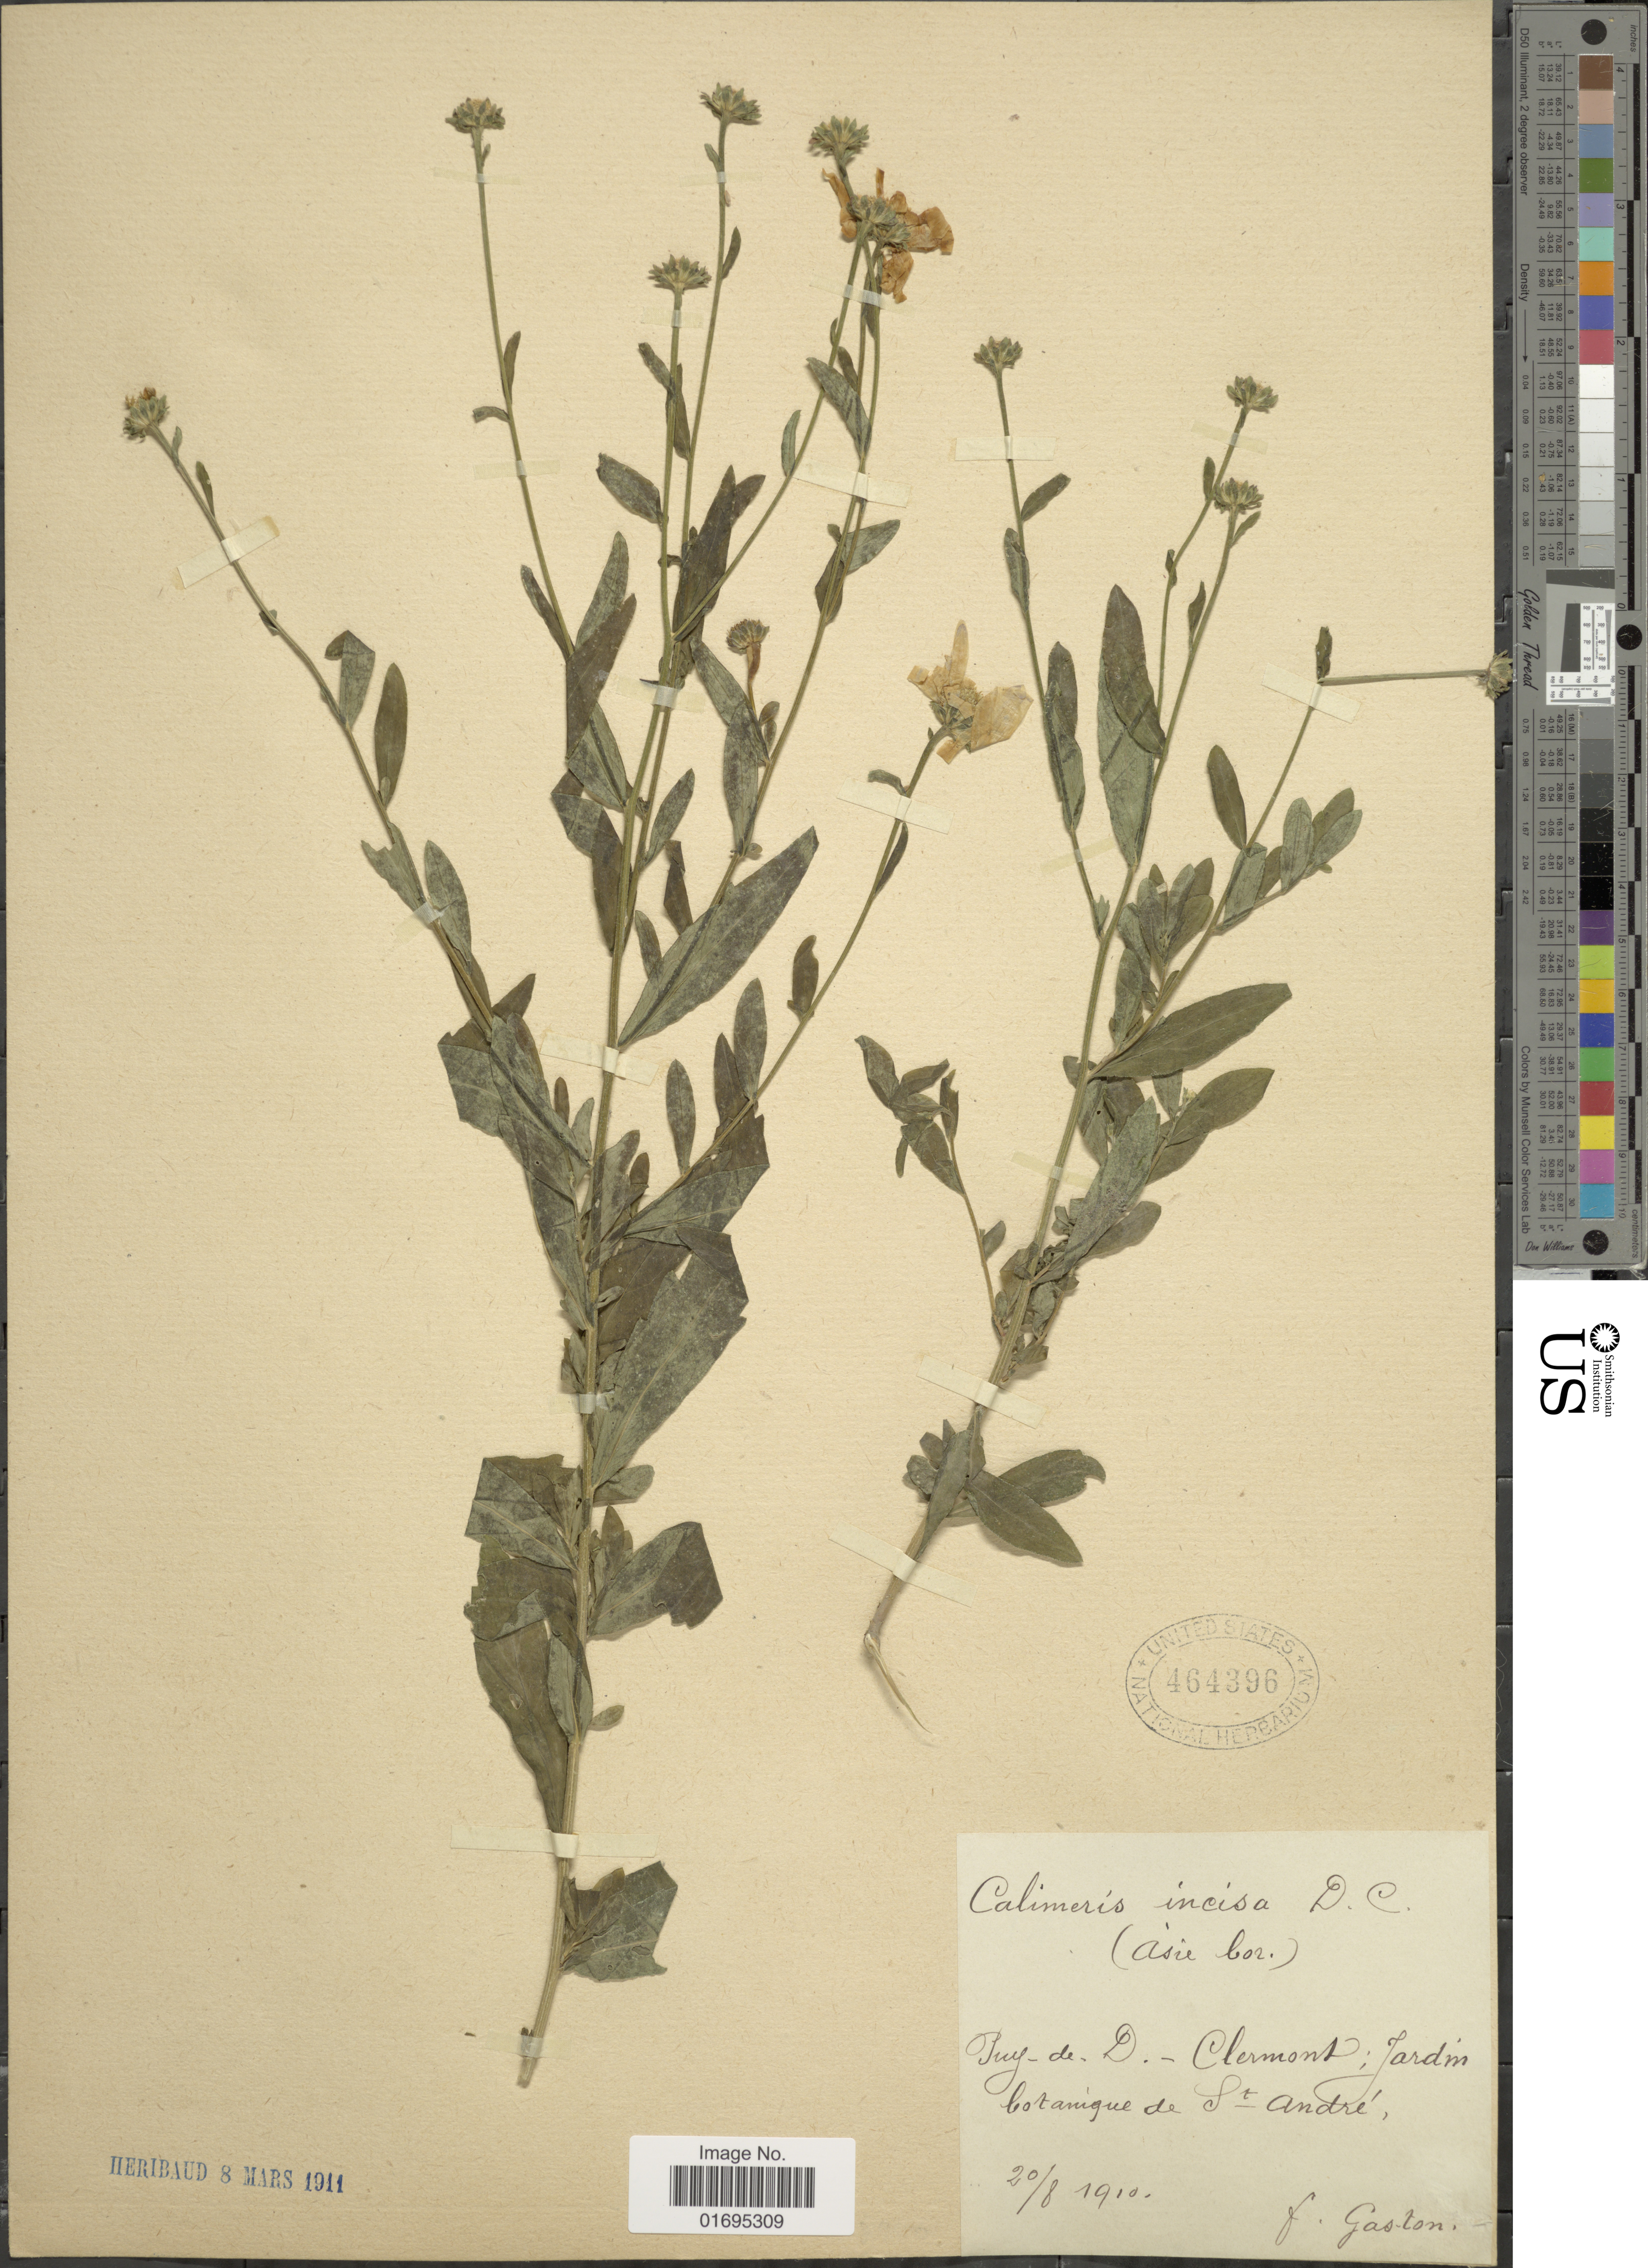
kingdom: Plantae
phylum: Tracheophyta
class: Magnoliopsida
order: Asterales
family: Asteraceae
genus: Kalimeris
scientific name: Kalimeris incisa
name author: (Fisch.) DC.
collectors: F. Gaston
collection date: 1910-08-20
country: France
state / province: Auvergne-Rhône-Alpes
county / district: Puy-de-Dôme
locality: Cermont, Jardin botanique de St. André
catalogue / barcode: US 464396